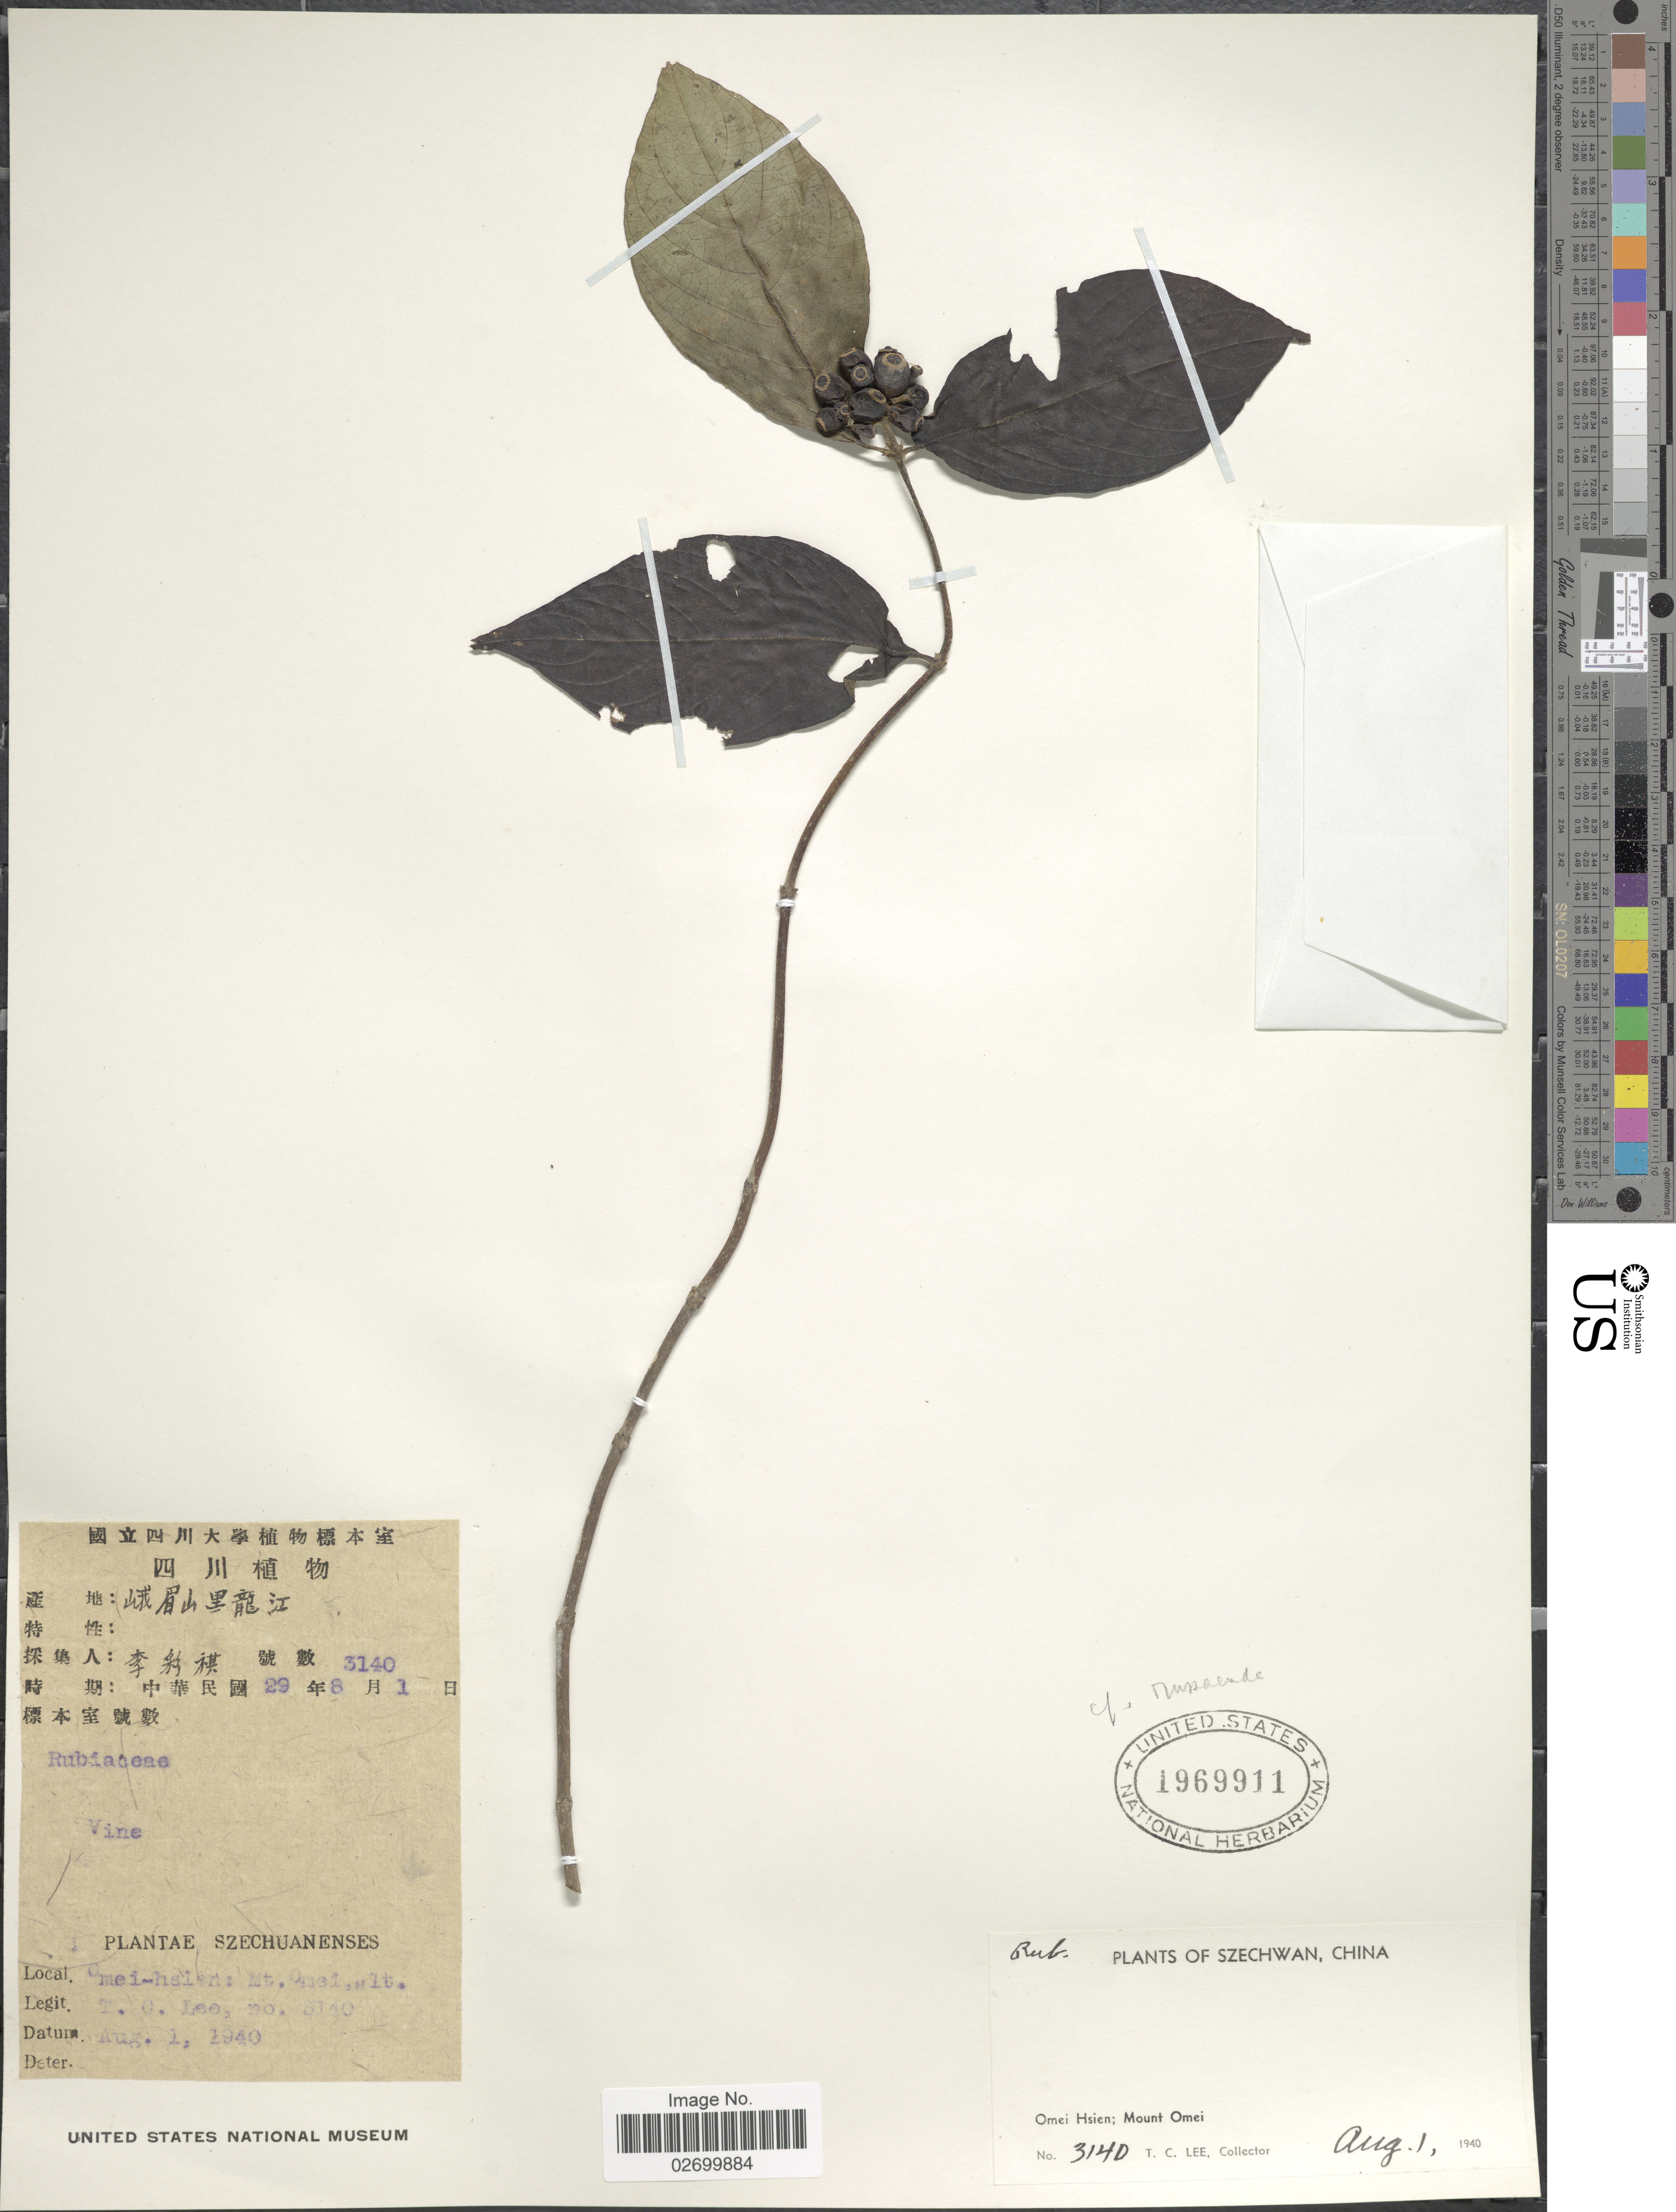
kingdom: Plantae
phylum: Tracheophyta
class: Magnoliopsida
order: Gentianales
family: Rubiaceae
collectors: T. Lee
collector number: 3140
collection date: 1940-08-01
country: China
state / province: Sichuan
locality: Szechwan. Omei Hsien: Mount Omei.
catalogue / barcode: US 1969911